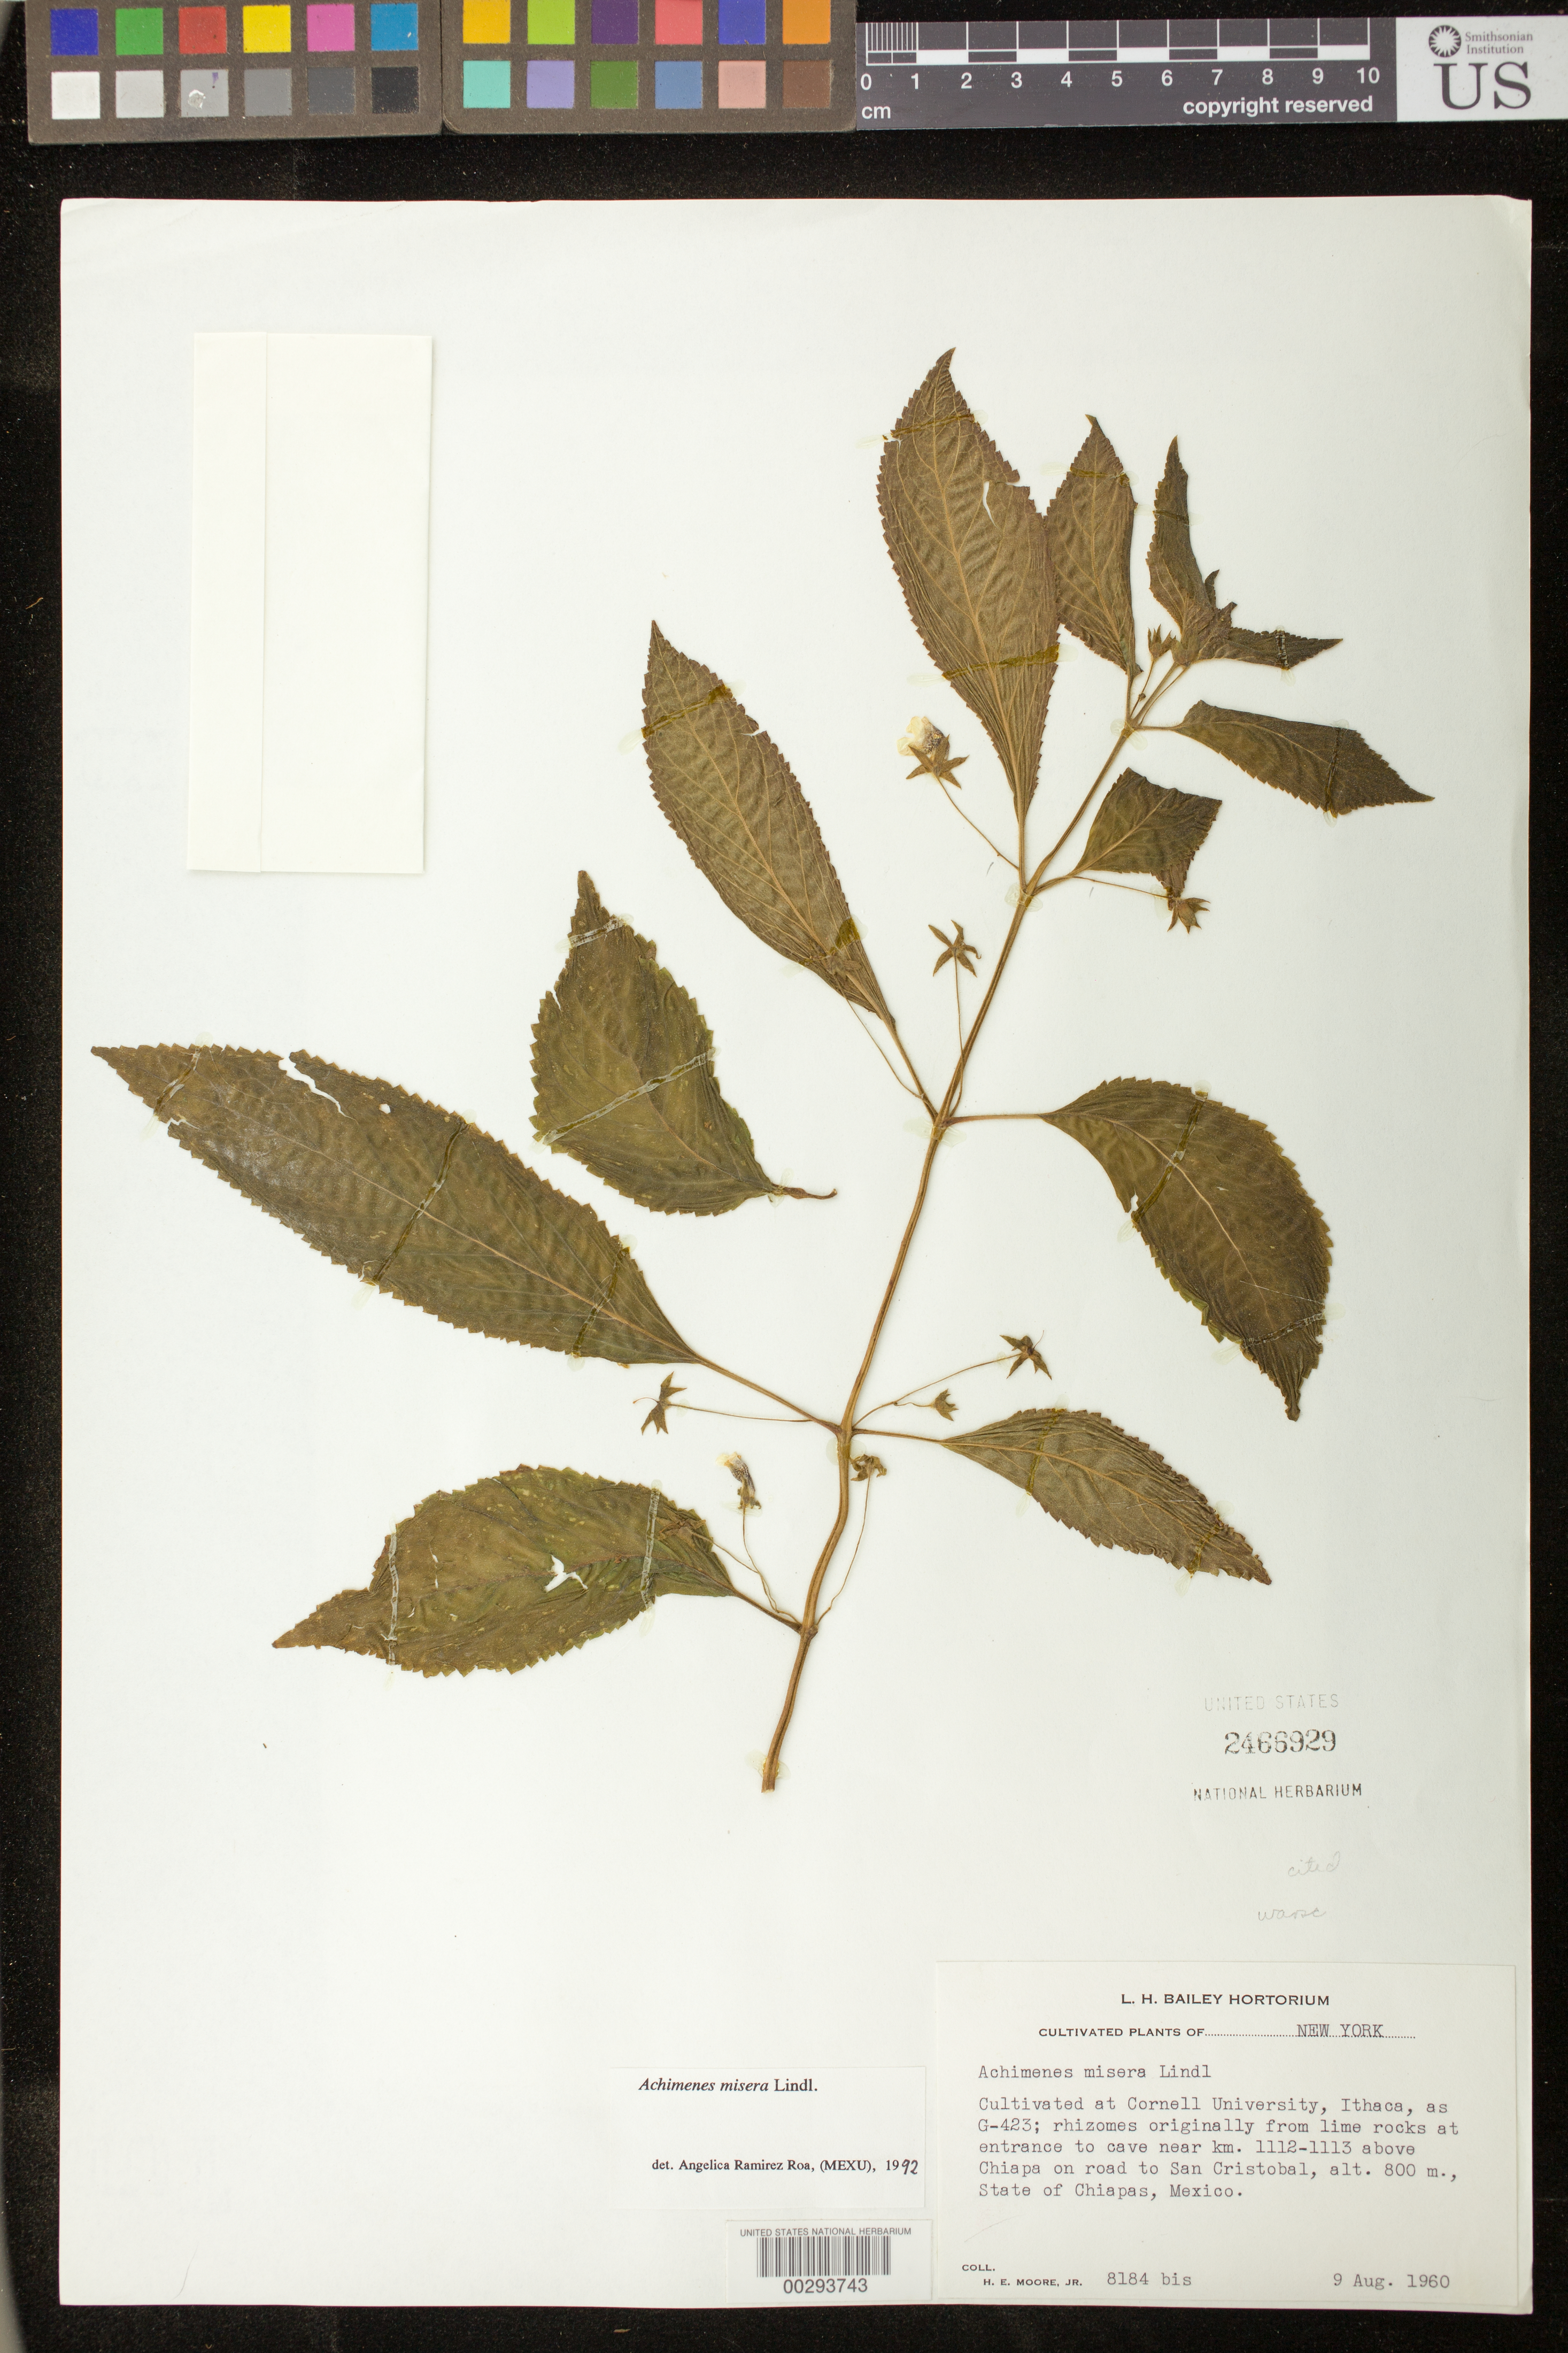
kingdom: Plantae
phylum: Tracheophyta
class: Magnoliopsida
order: Lamiales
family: Gesneriaceae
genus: Achimenes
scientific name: Achimenes misera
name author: Lindl.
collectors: H. E. Moore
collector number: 8184 bis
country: Mexico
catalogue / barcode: US 2466929